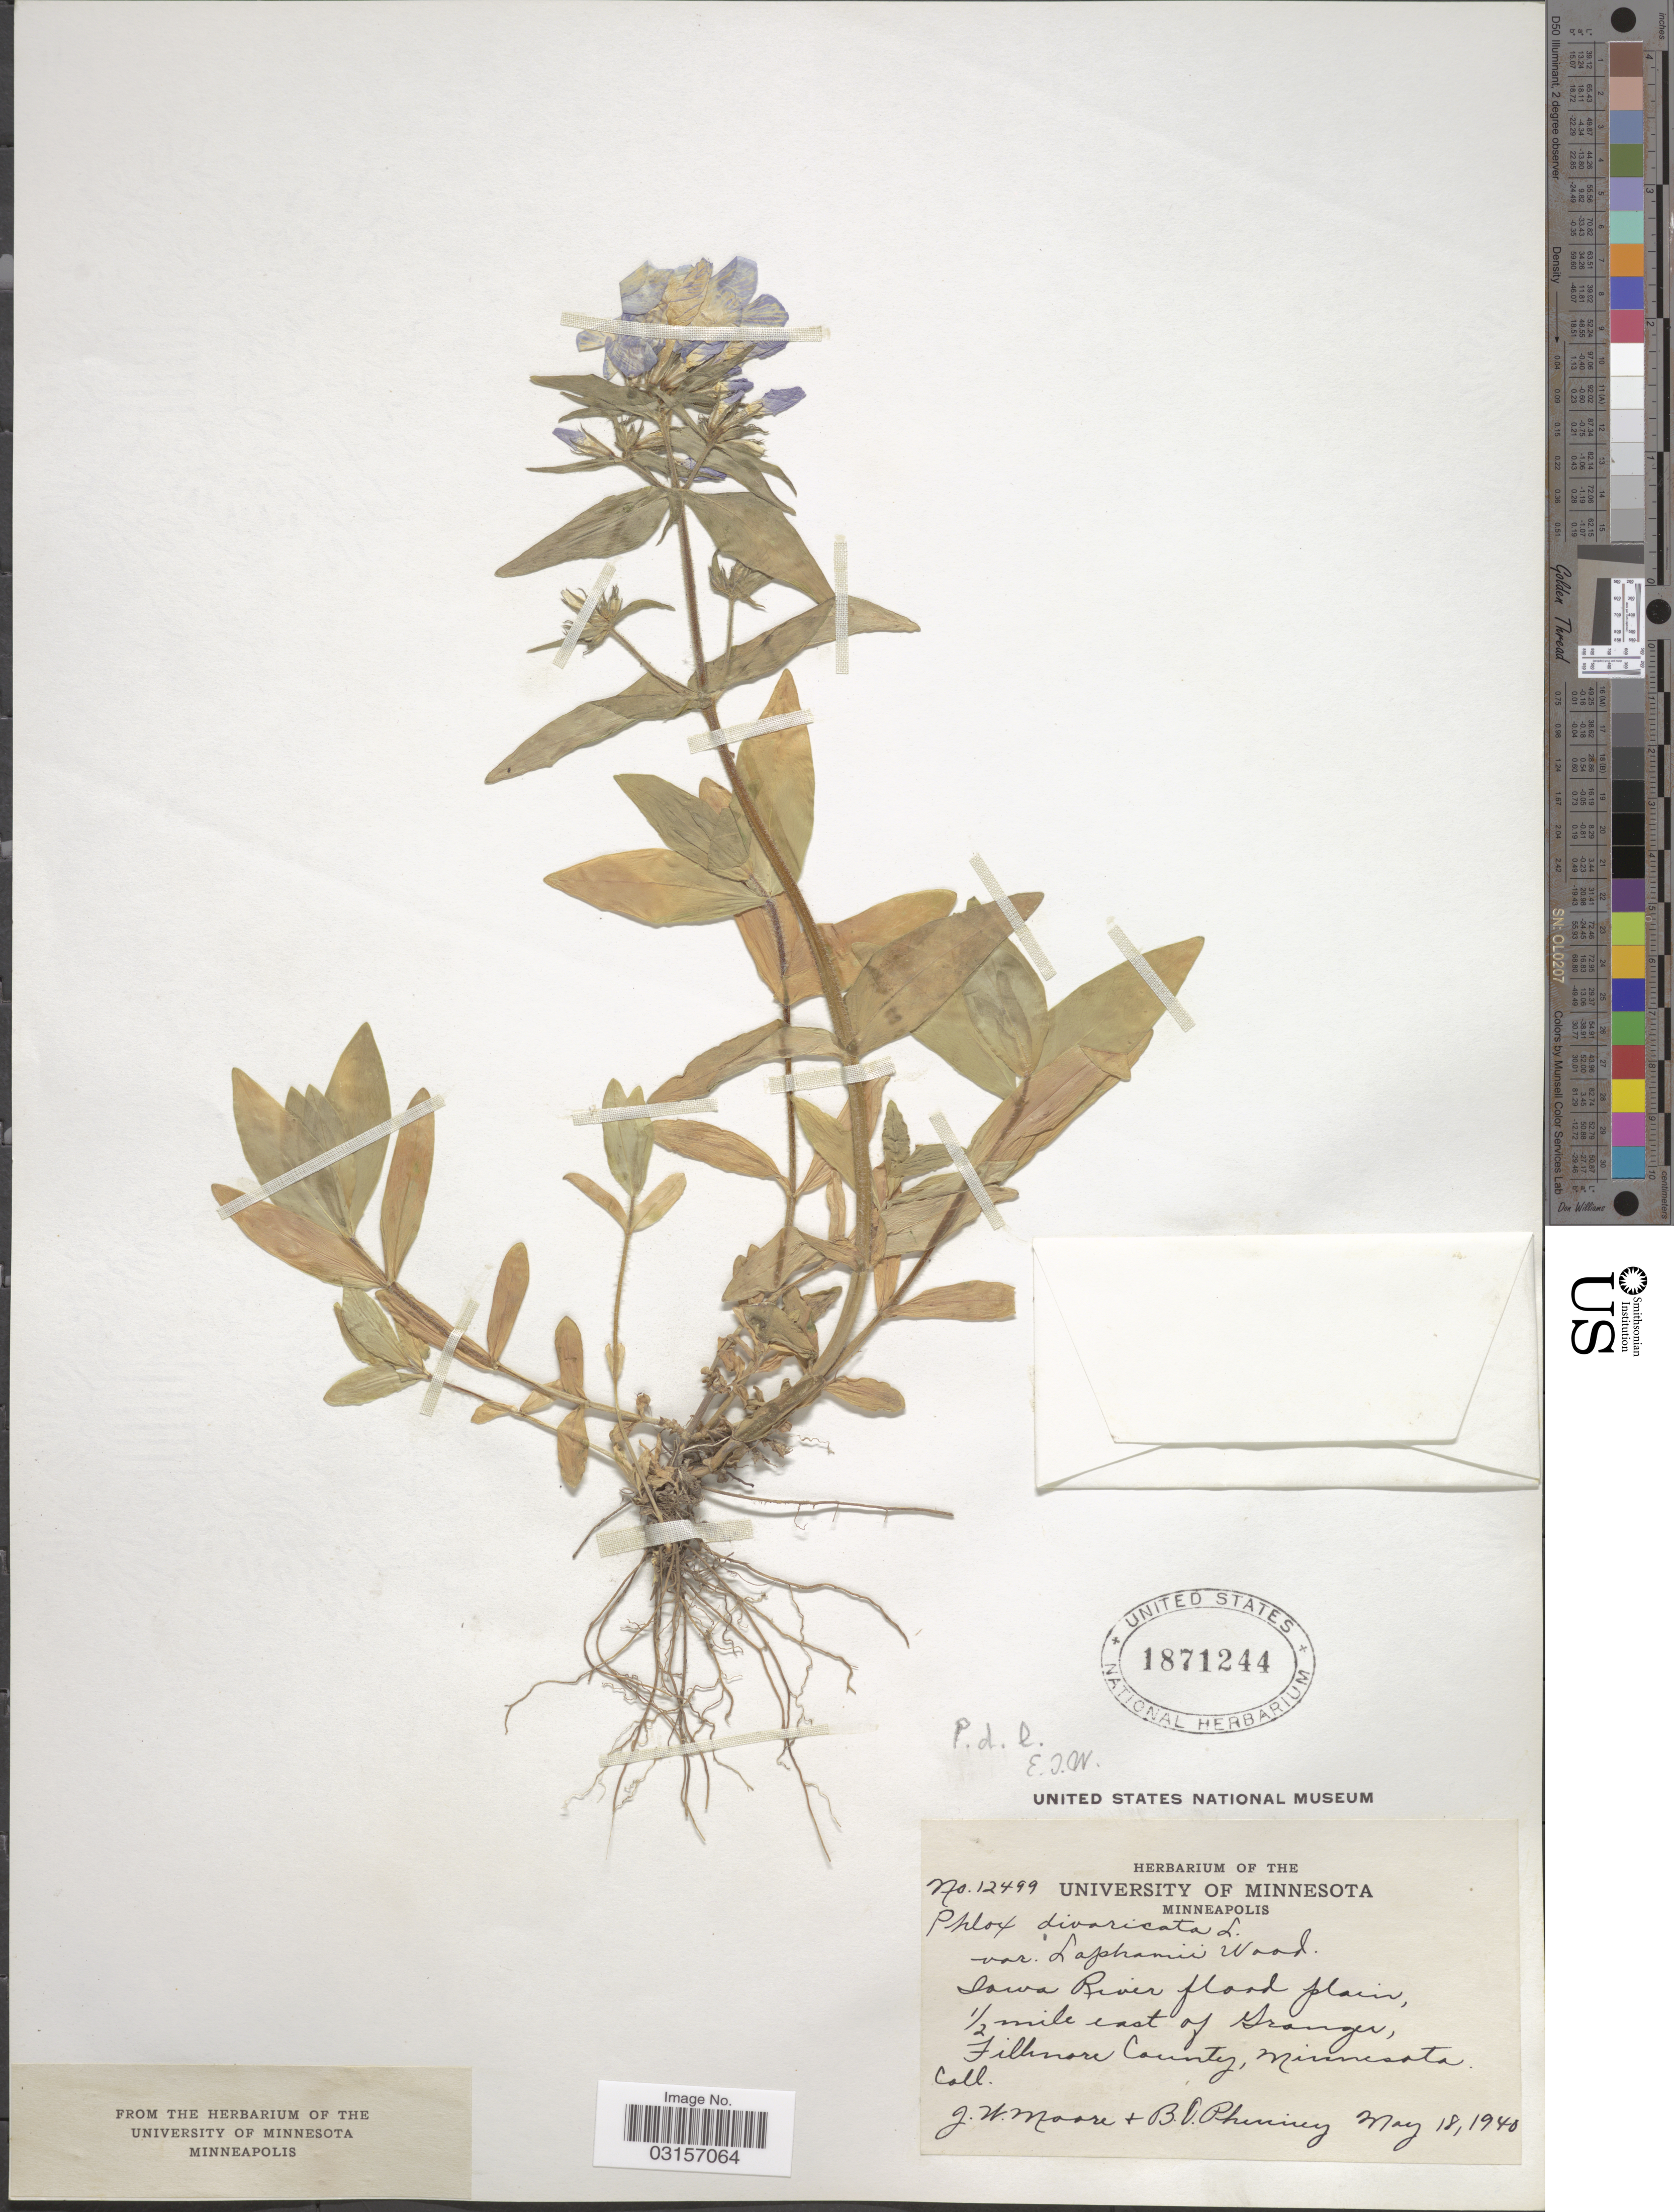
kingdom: Plantae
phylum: Tracheophyta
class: Magnoliopsida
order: Ericales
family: Polemoniaceae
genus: Phlox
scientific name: Phlox divaricata subsp. laphamii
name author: (Alph. Wood) Wherry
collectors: J. Moore & B. Phinney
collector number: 12499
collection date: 1940-05-18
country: United States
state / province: Minnesota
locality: Iowa River flood plain, ½ mile east of Granger, Fillmore County.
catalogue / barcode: US 1871244